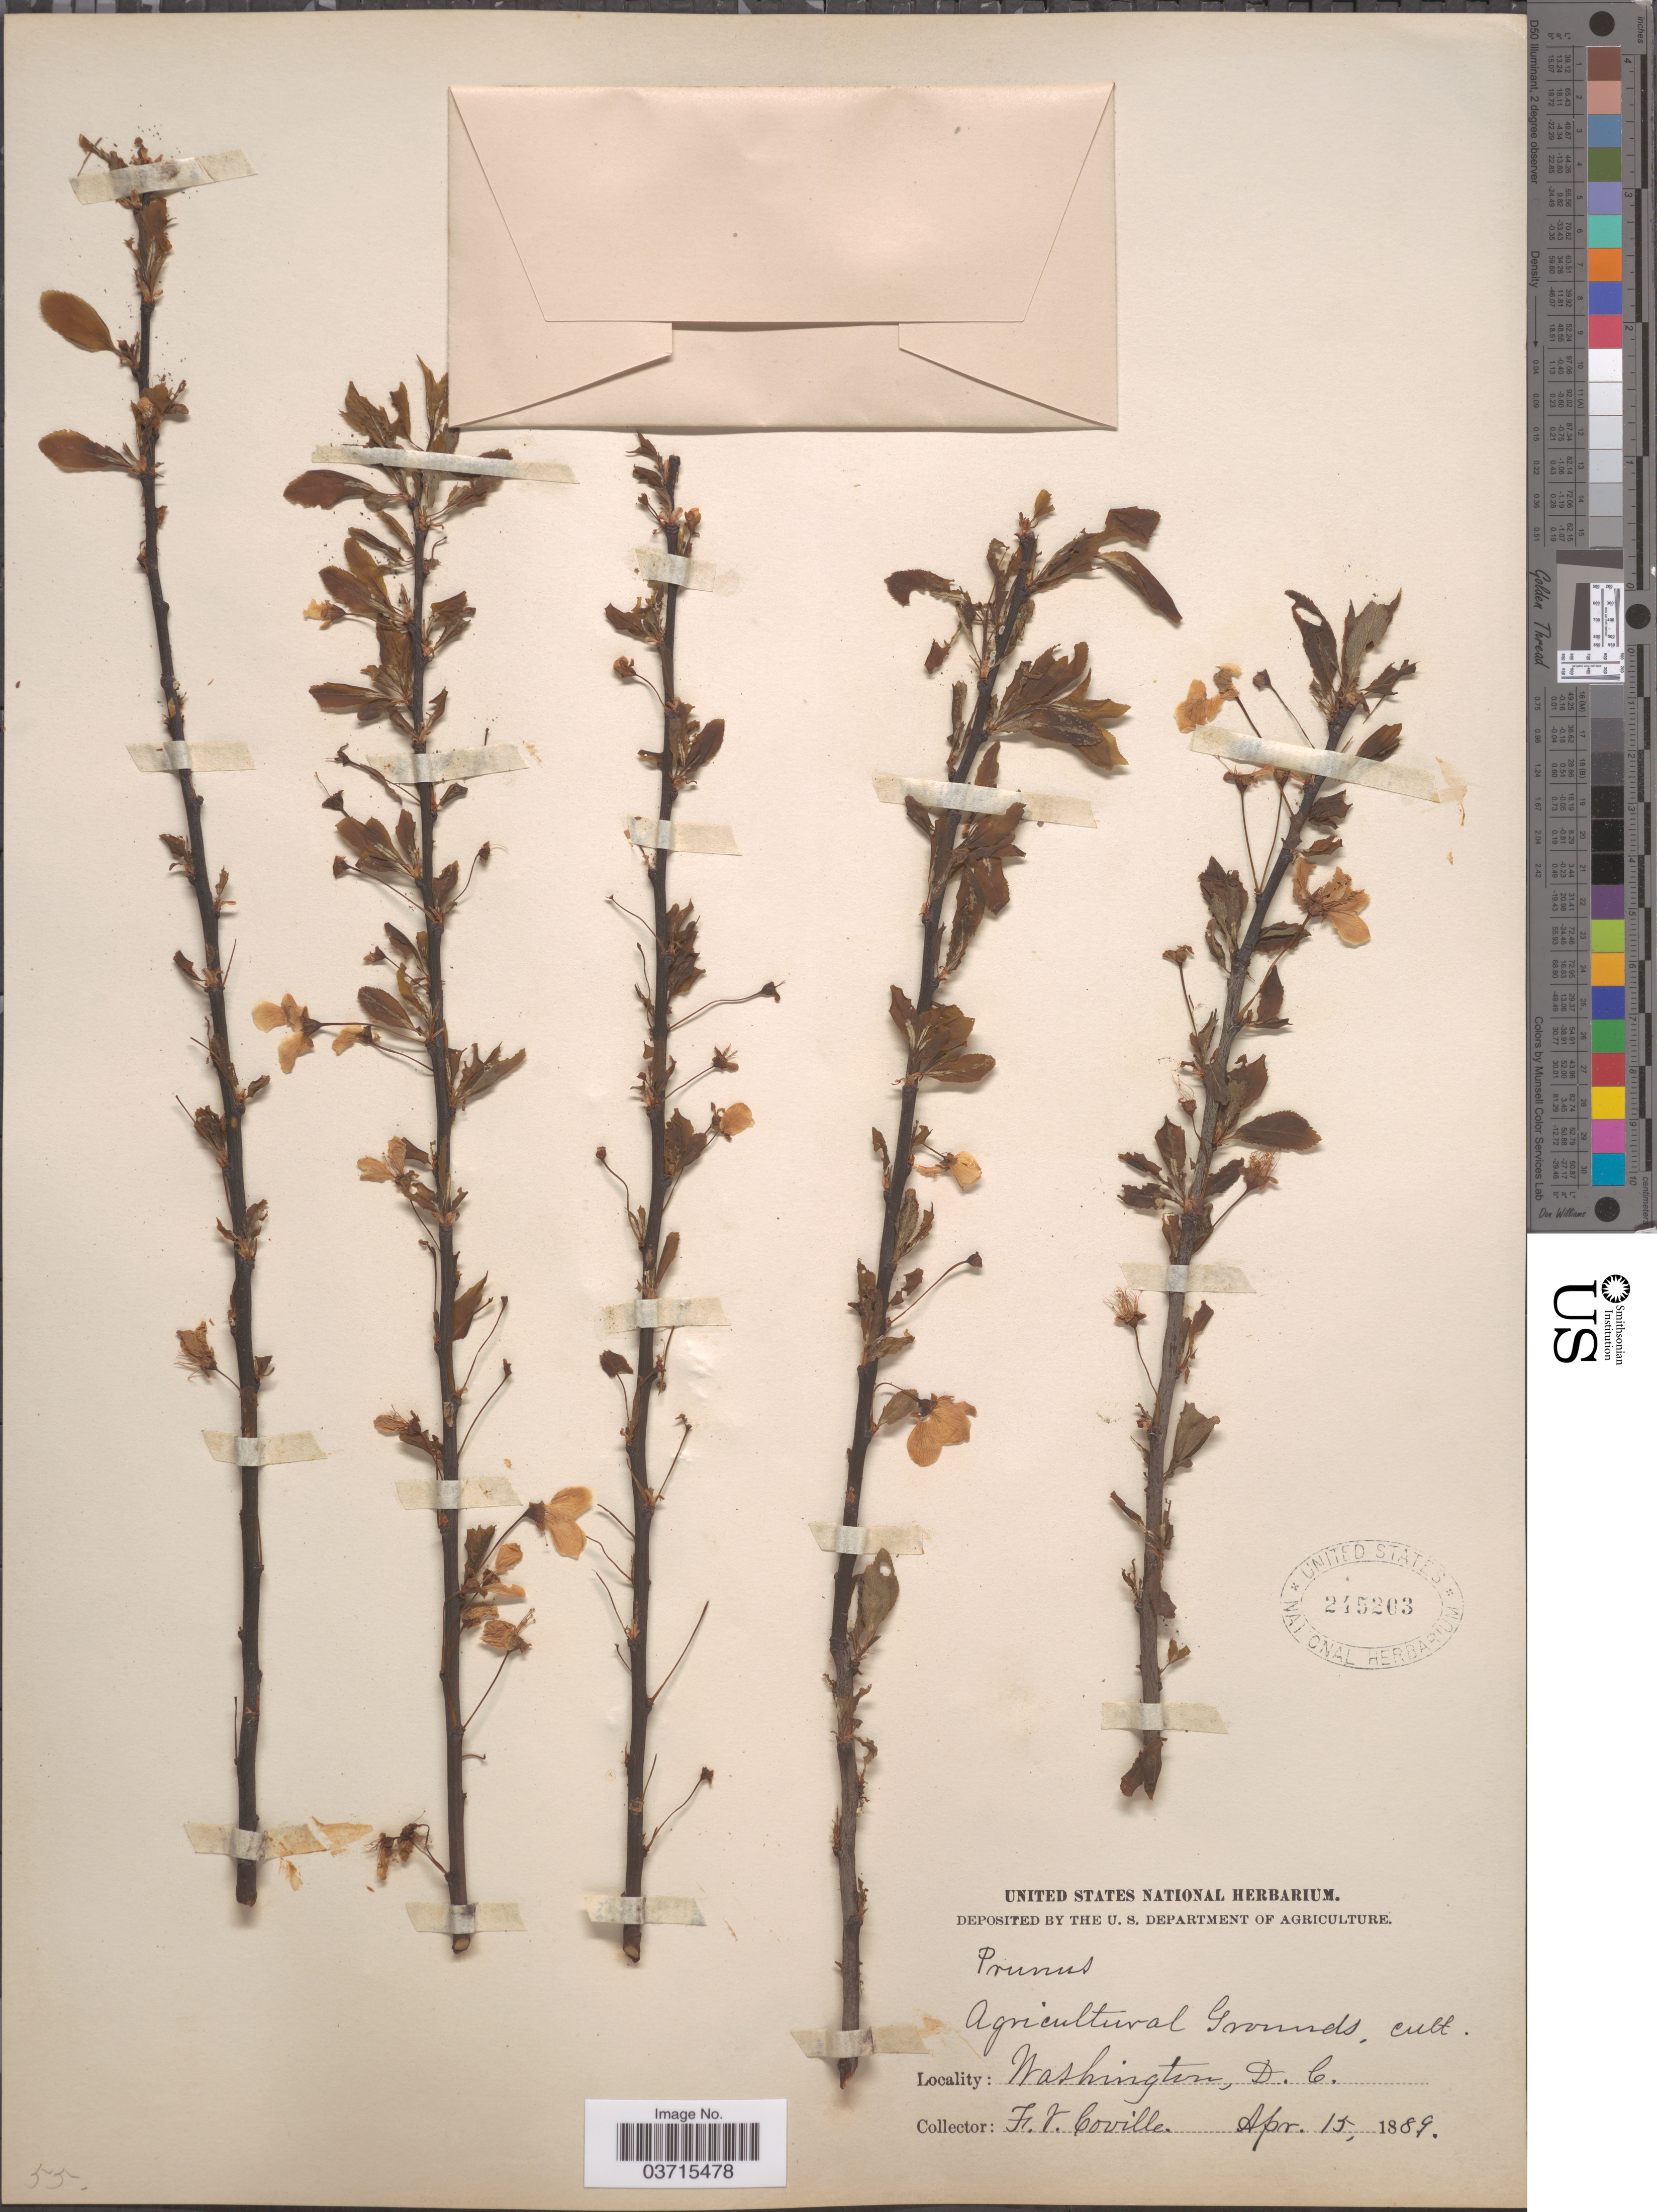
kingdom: Plantae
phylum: Tracheophyta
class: Magnoliopsida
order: Rosales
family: Rosaceae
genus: Prunus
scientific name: Prunus cerasifera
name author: Ehrh.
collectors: F. V. Coville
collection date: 1889-04-15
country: United States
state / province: District of Columbia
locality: Agricultural grounds. Washington, D. C.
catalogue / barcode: US 245203